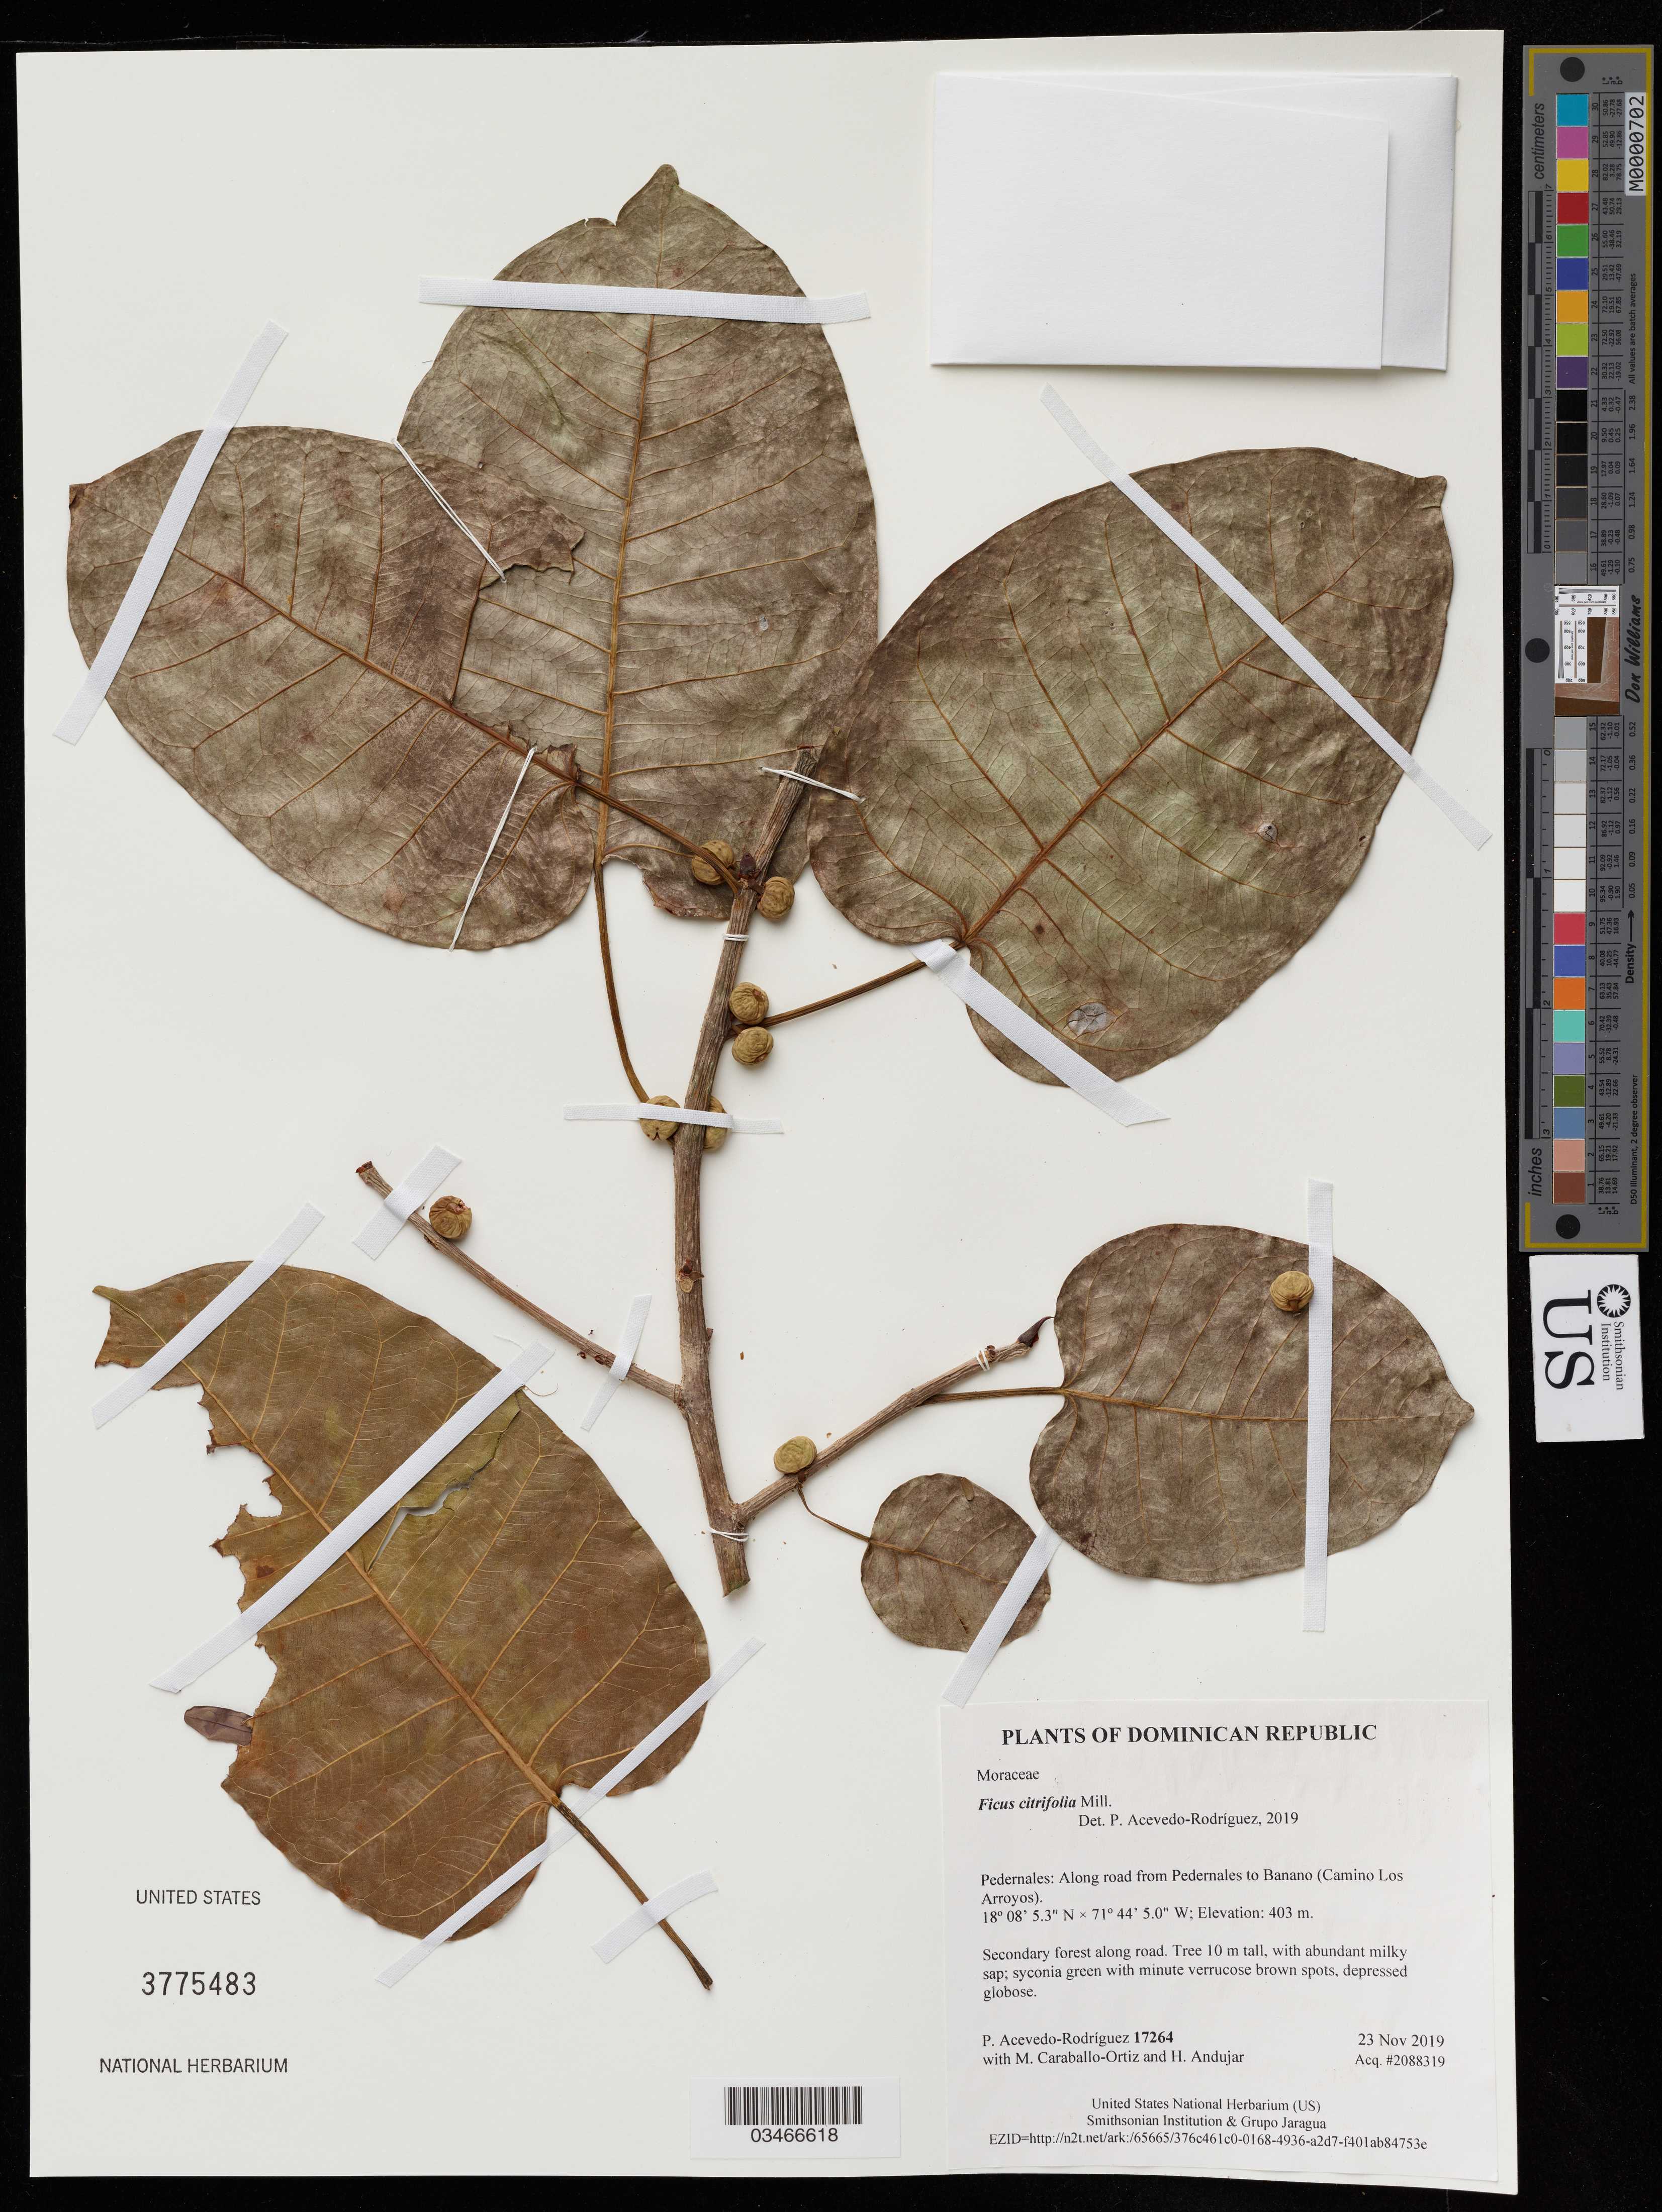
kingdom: Plantae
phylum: Tracheophyta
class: Magnoliopsida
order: Rosales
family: Moraceae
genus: Ficus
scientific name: Ficus citrifolia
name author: Mill.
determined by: Acevedo-Rodriguez, P., (US), Smithsonian Institution - National Museum of Natural History (UNITED STATES)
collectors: P. Acevedo-Rodriguez, M. Caraballo-Ortiz & H. Andujar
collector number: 17264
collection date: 2019-11-23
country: Dominican Republic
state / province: Pedernales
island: Hispaniola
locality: Along road from Pedernales to Banano (Camino Los Arroyos), disturbed roadside vegetation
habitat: Secondary forest along road.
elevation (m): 403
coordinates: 18.13481 N, 71.73473 W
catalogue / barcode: US 3775483